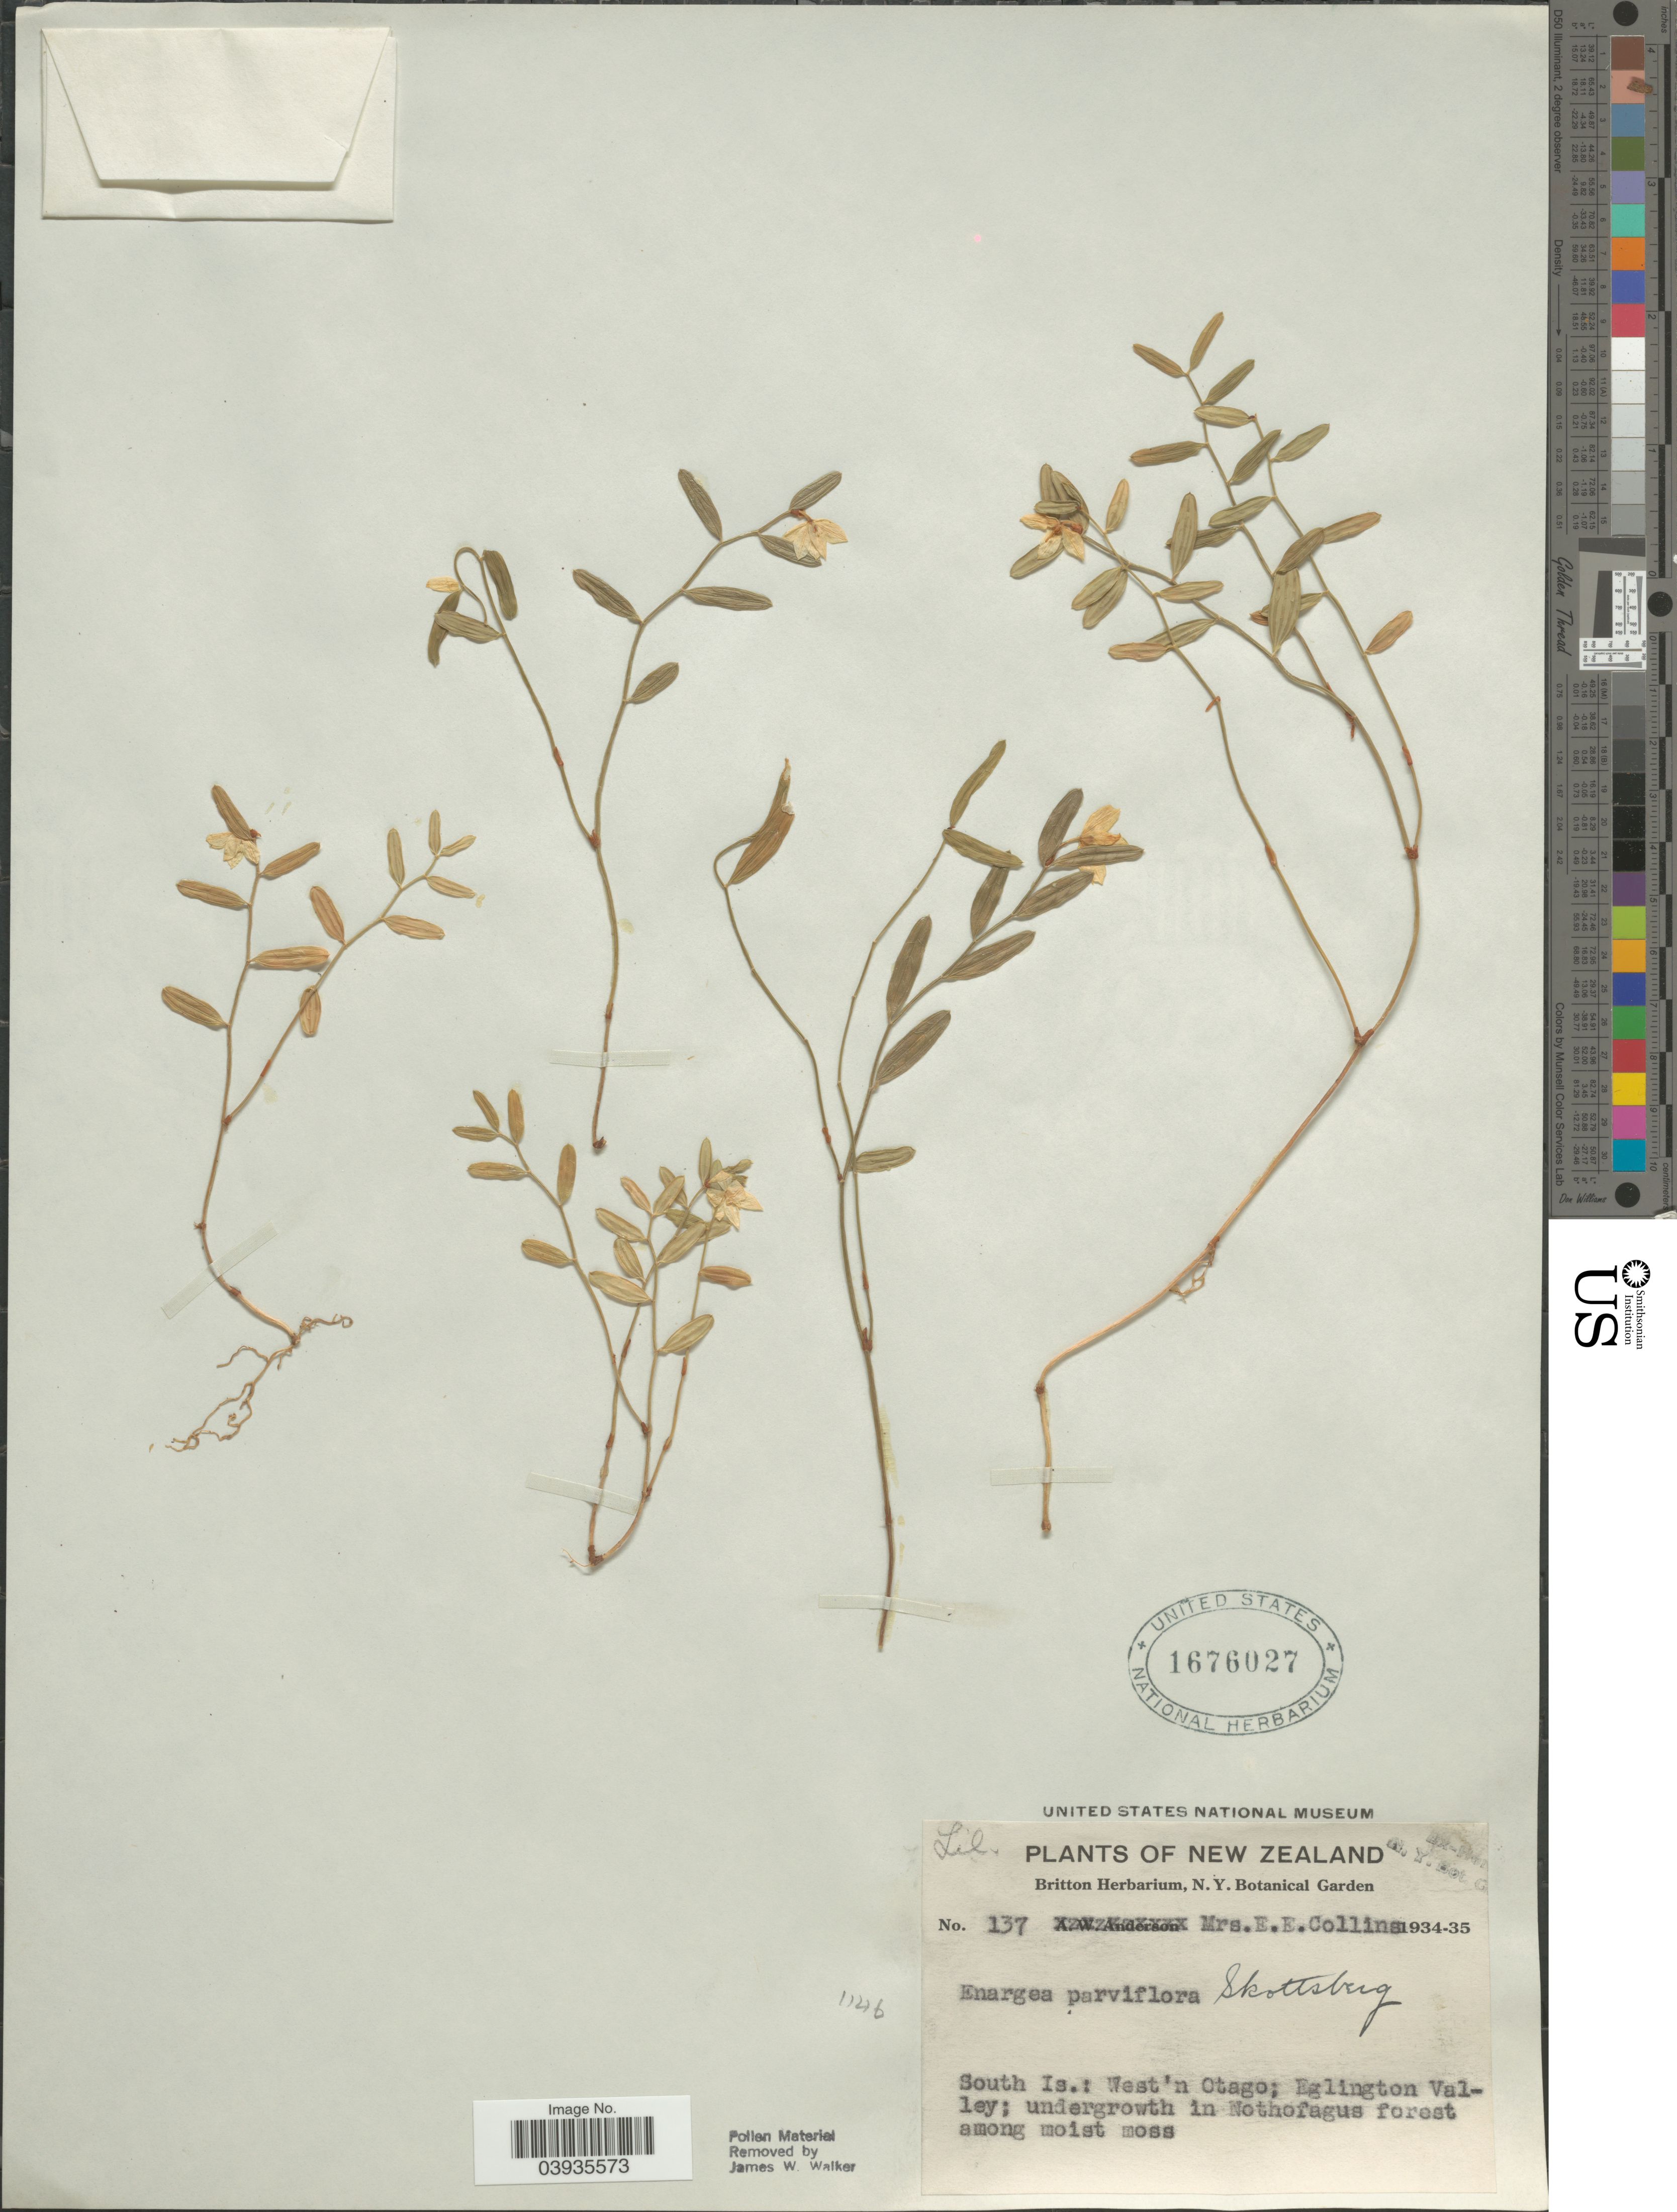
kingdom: Plantae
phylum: Tracheophyta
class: Liliopsida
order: Liliales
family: Alstroemeriaceae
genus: Luzuriaga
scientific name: Luzuriaga parviflora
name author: (Hook. f.) Kunth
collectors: E. Collins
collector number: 137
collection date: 1934/1935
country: New Zealand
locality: South Is.: West 'n Otago; Eglington Valley.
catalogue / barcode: US 1676027